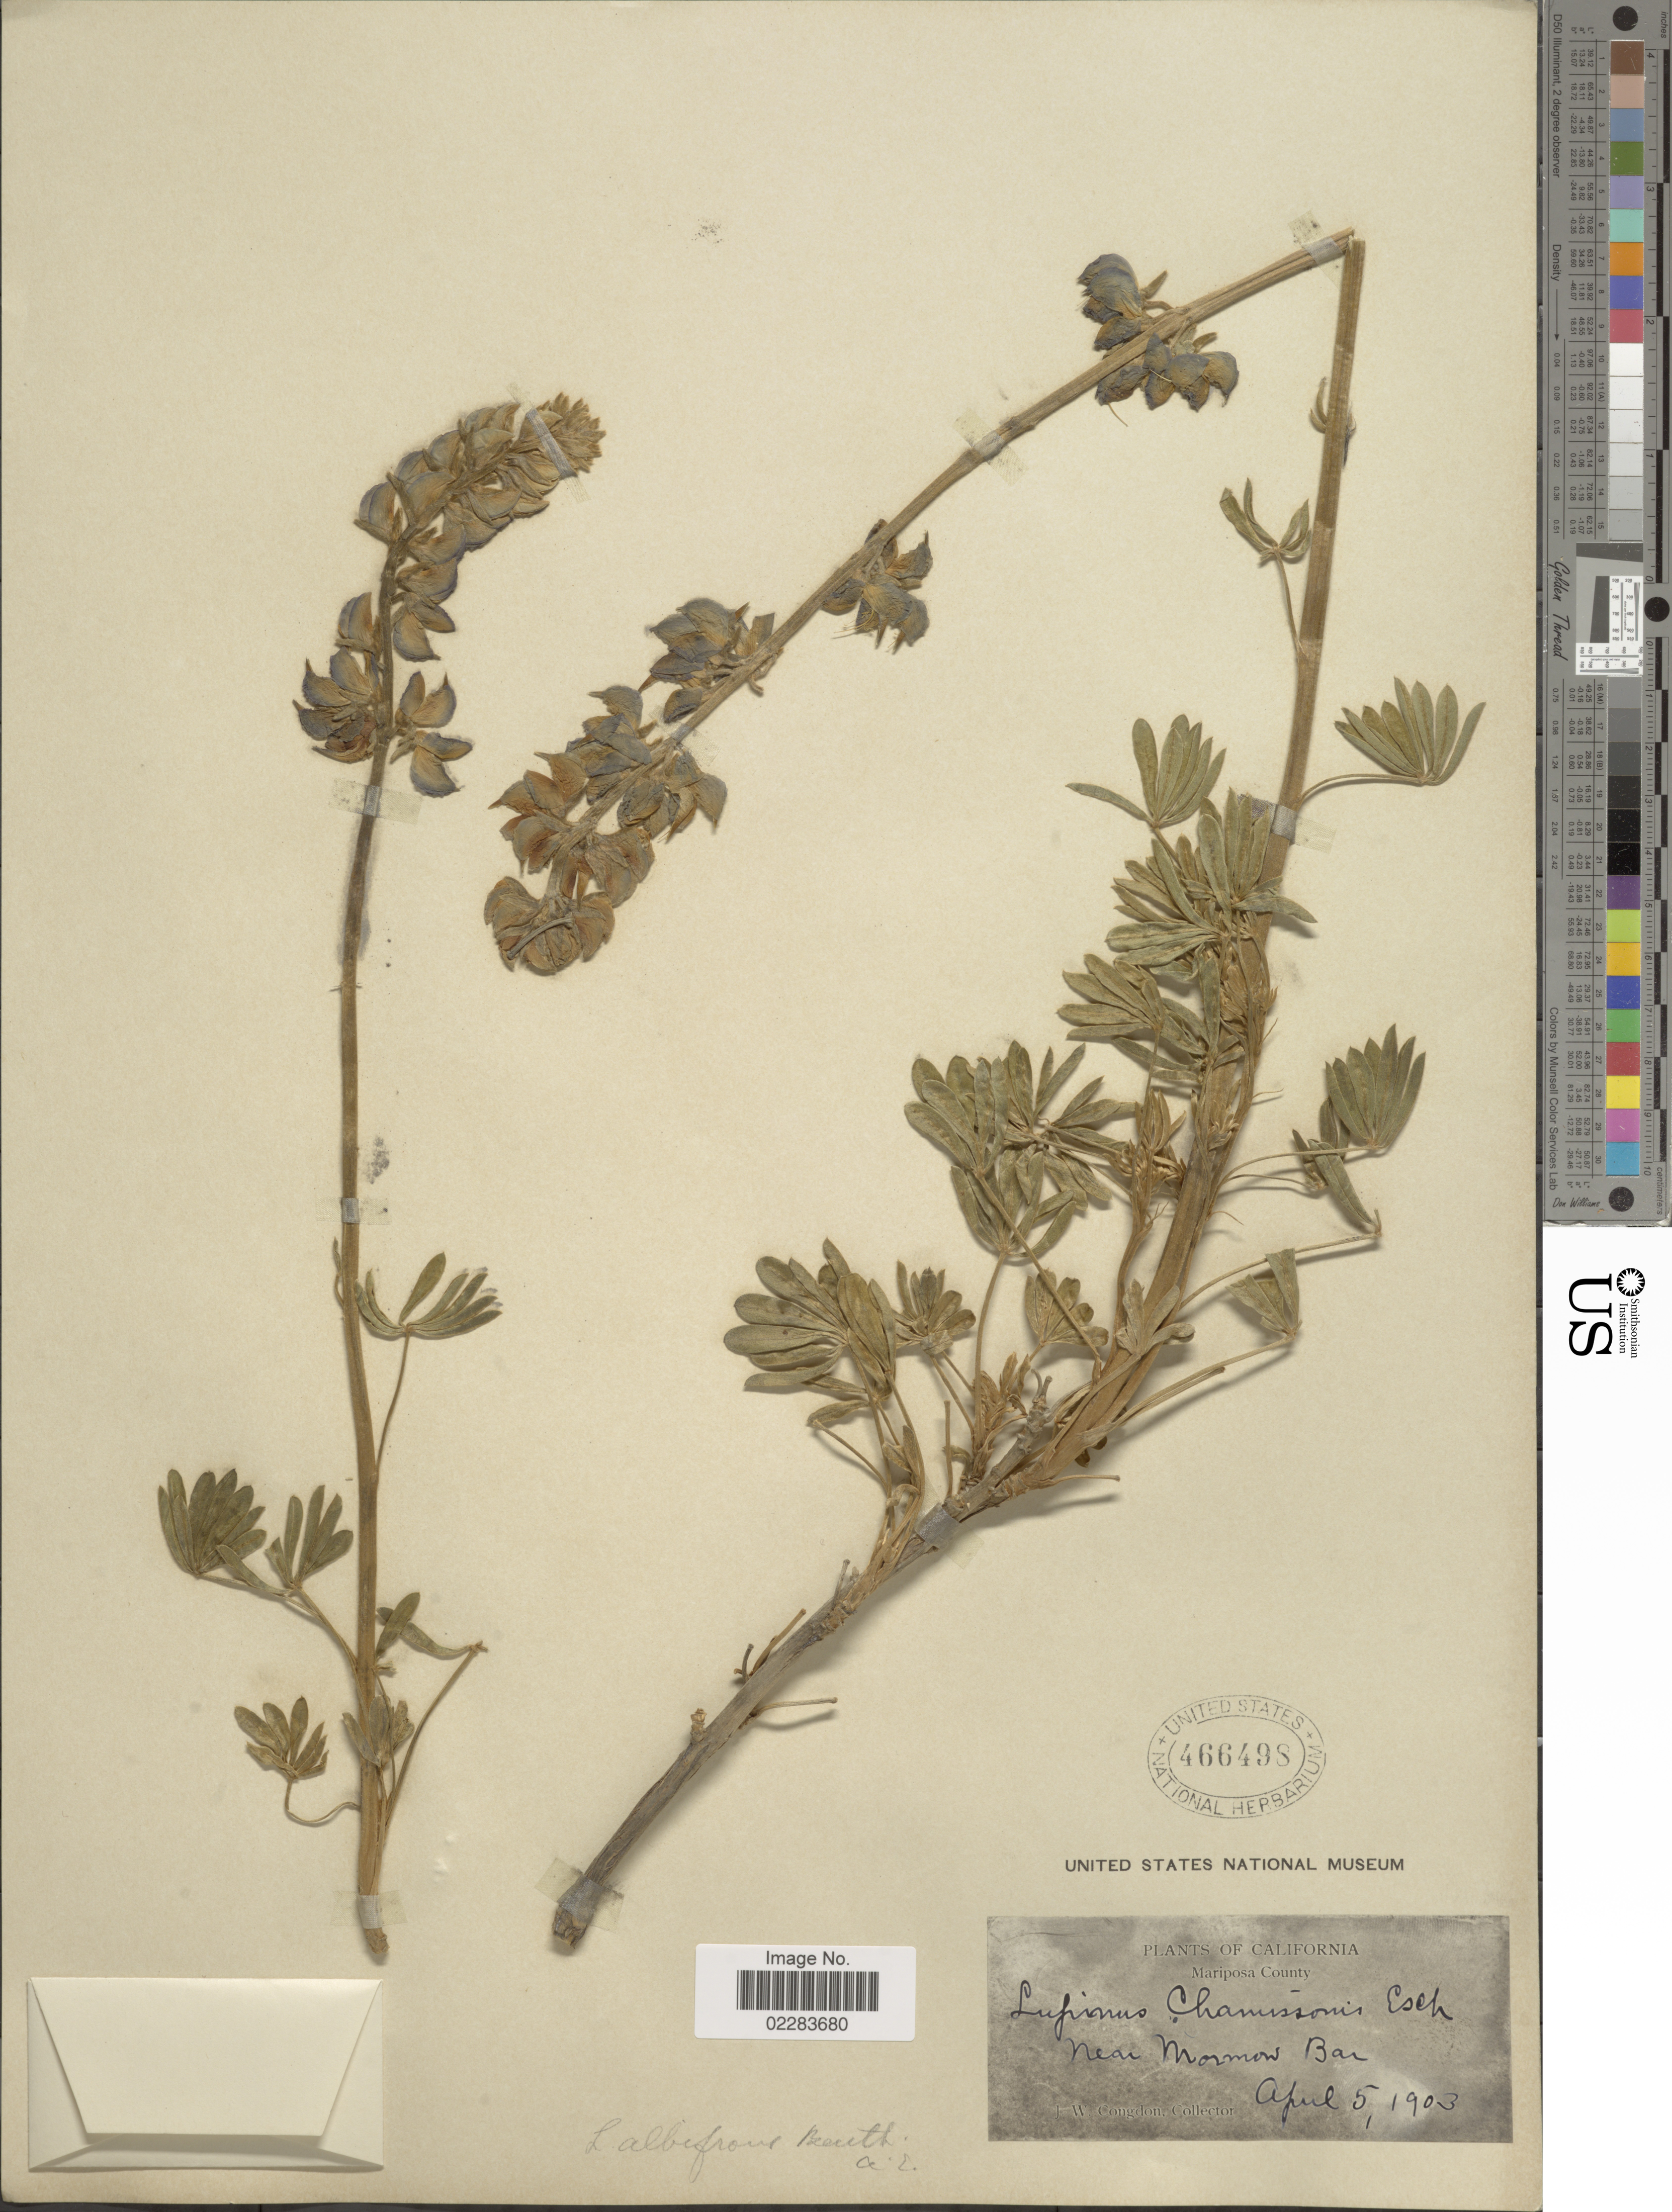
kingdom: Plantae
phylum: Tracheophyta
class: Magnoliopsida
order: Fabales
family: Fabaceae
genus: Lupinus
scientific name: Lupinus albifrons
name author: Benth.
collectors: J. W. Congdon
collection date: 1903-04-05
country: United States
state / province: California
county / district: Mariposa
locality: Mariposa County. Near Mormon Bar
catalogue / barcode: US 466498